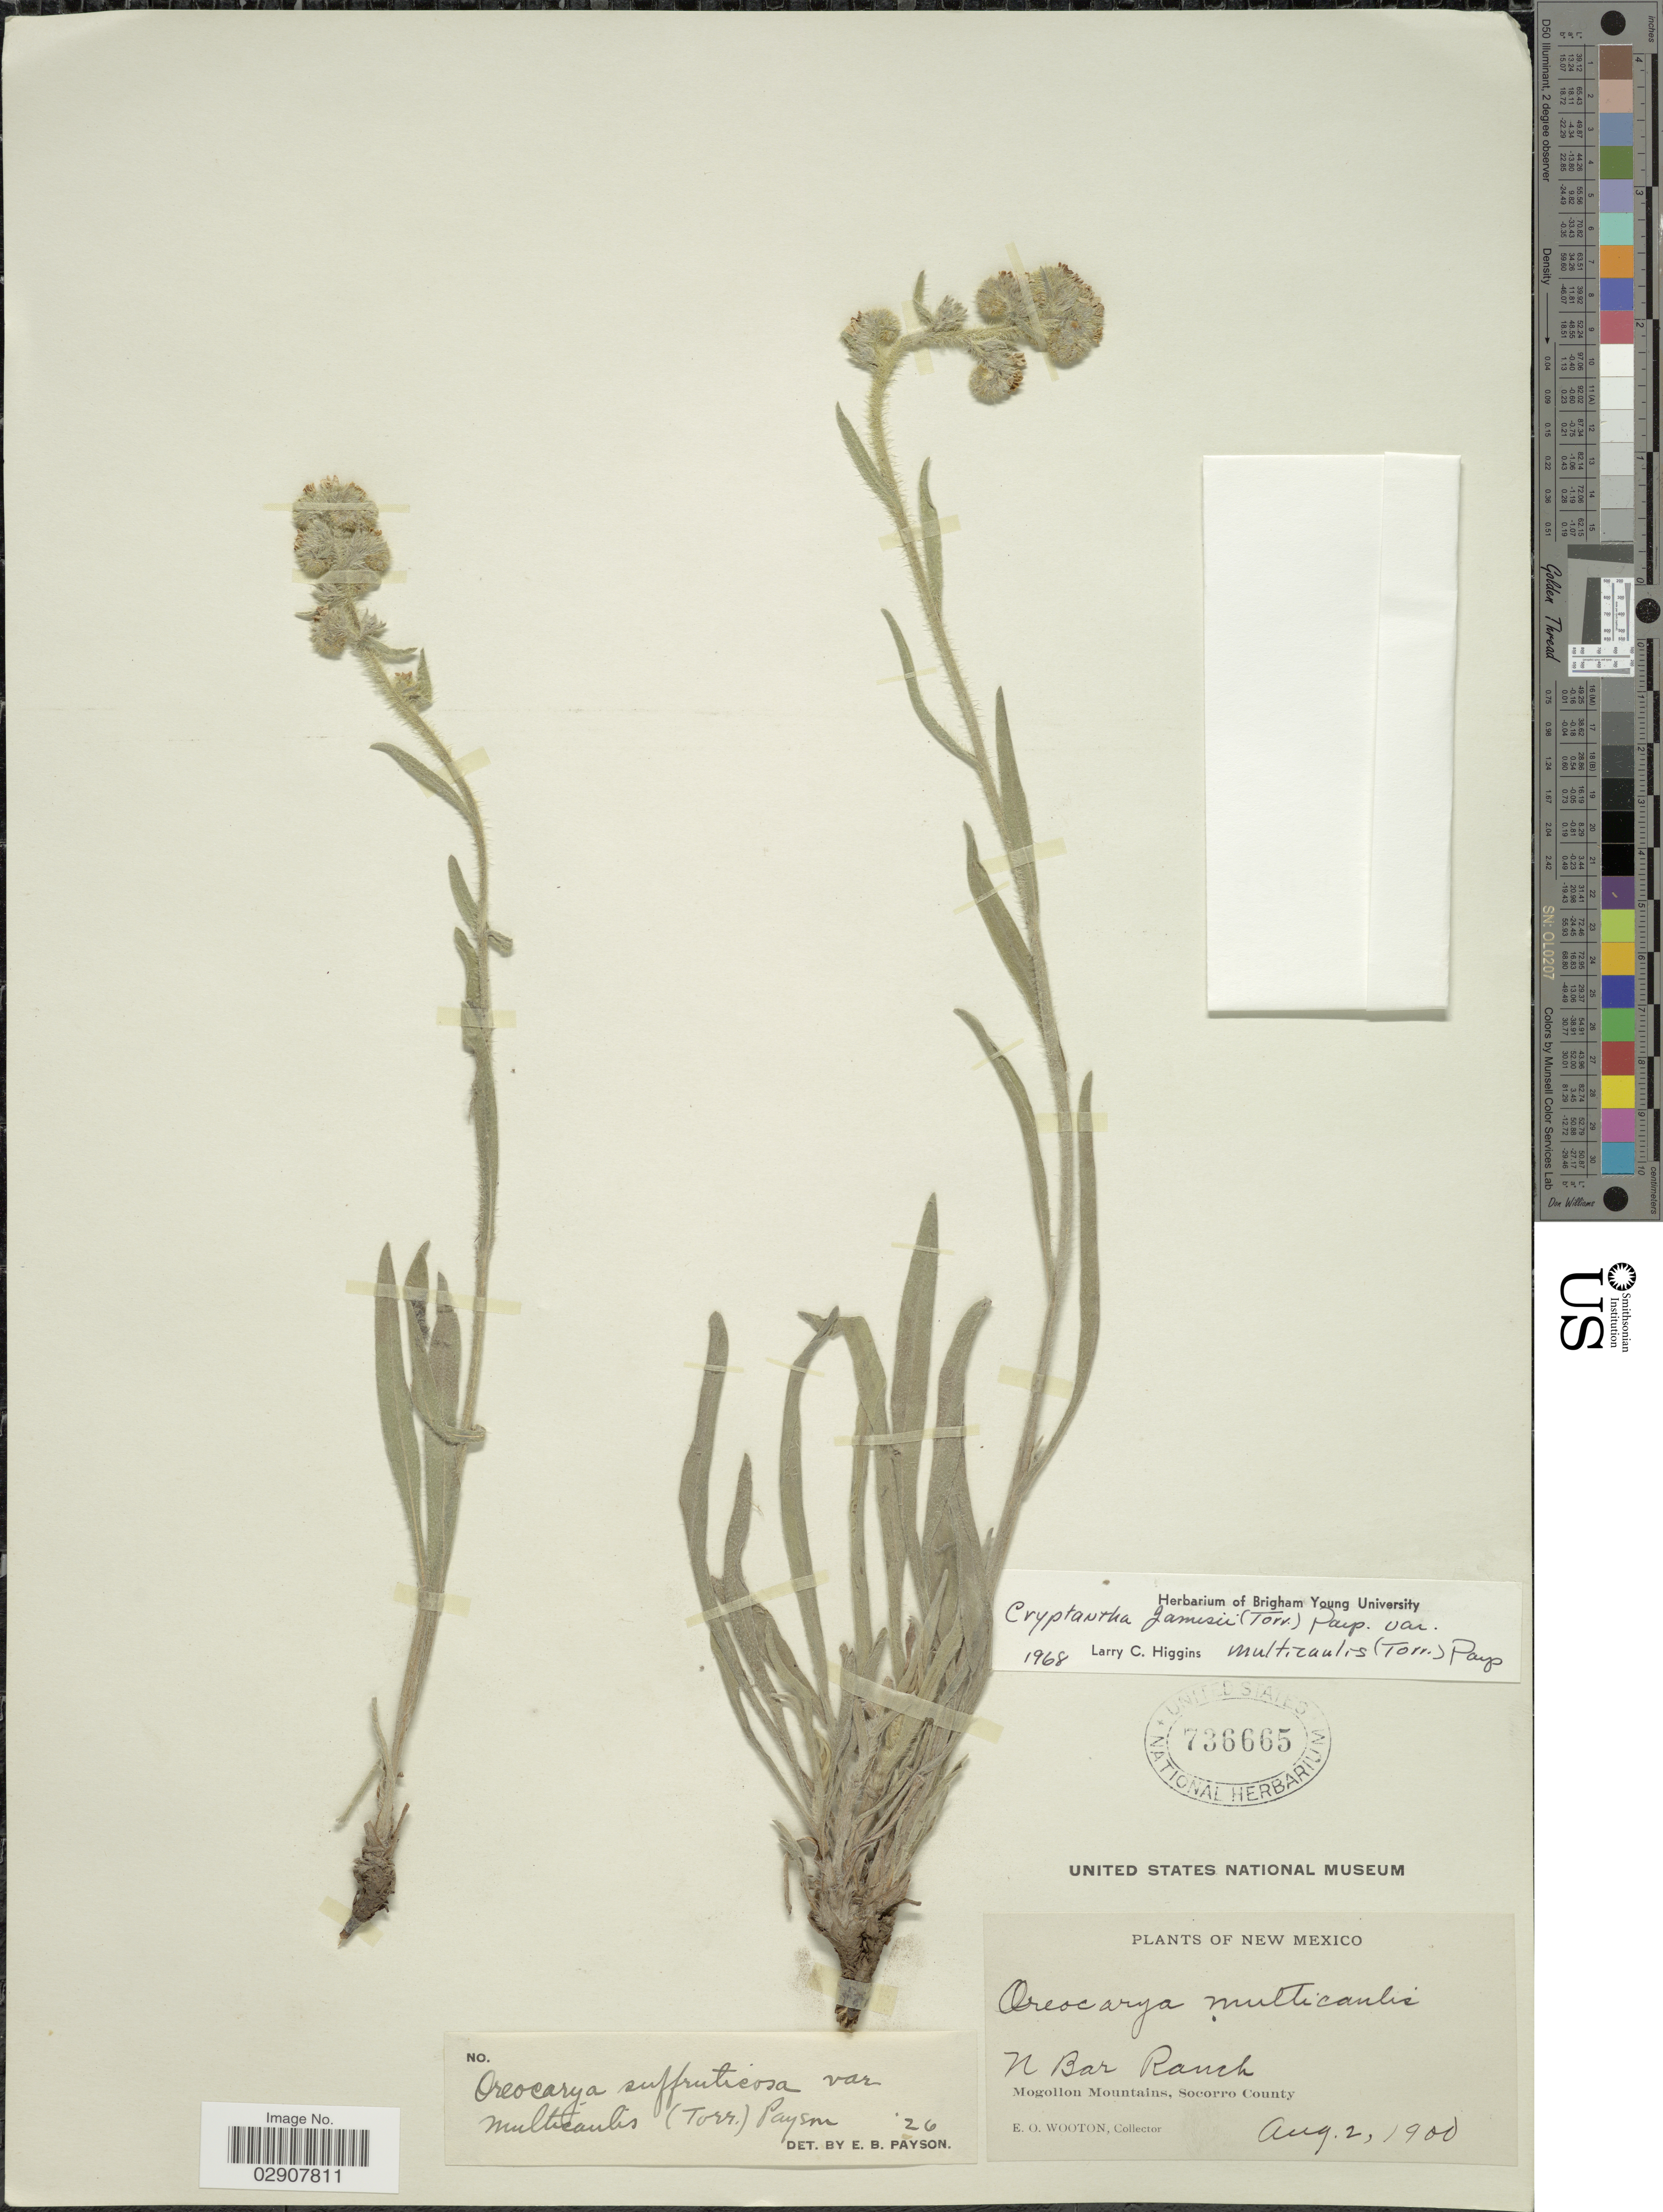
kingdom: Plantae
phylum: Tracheophyta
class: Magnoliopsida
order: Boraginales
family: Boraginaceae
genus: Cryptantha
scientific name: Cryptantha jamesii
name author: (Torr.) Payson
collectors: E. O. Wooton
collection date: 1900-08-02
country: United States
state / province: New Mexico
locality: N Bar Ranch. Mogollon Mountains, Socorro County. New Mexico.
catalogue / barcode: US 736665